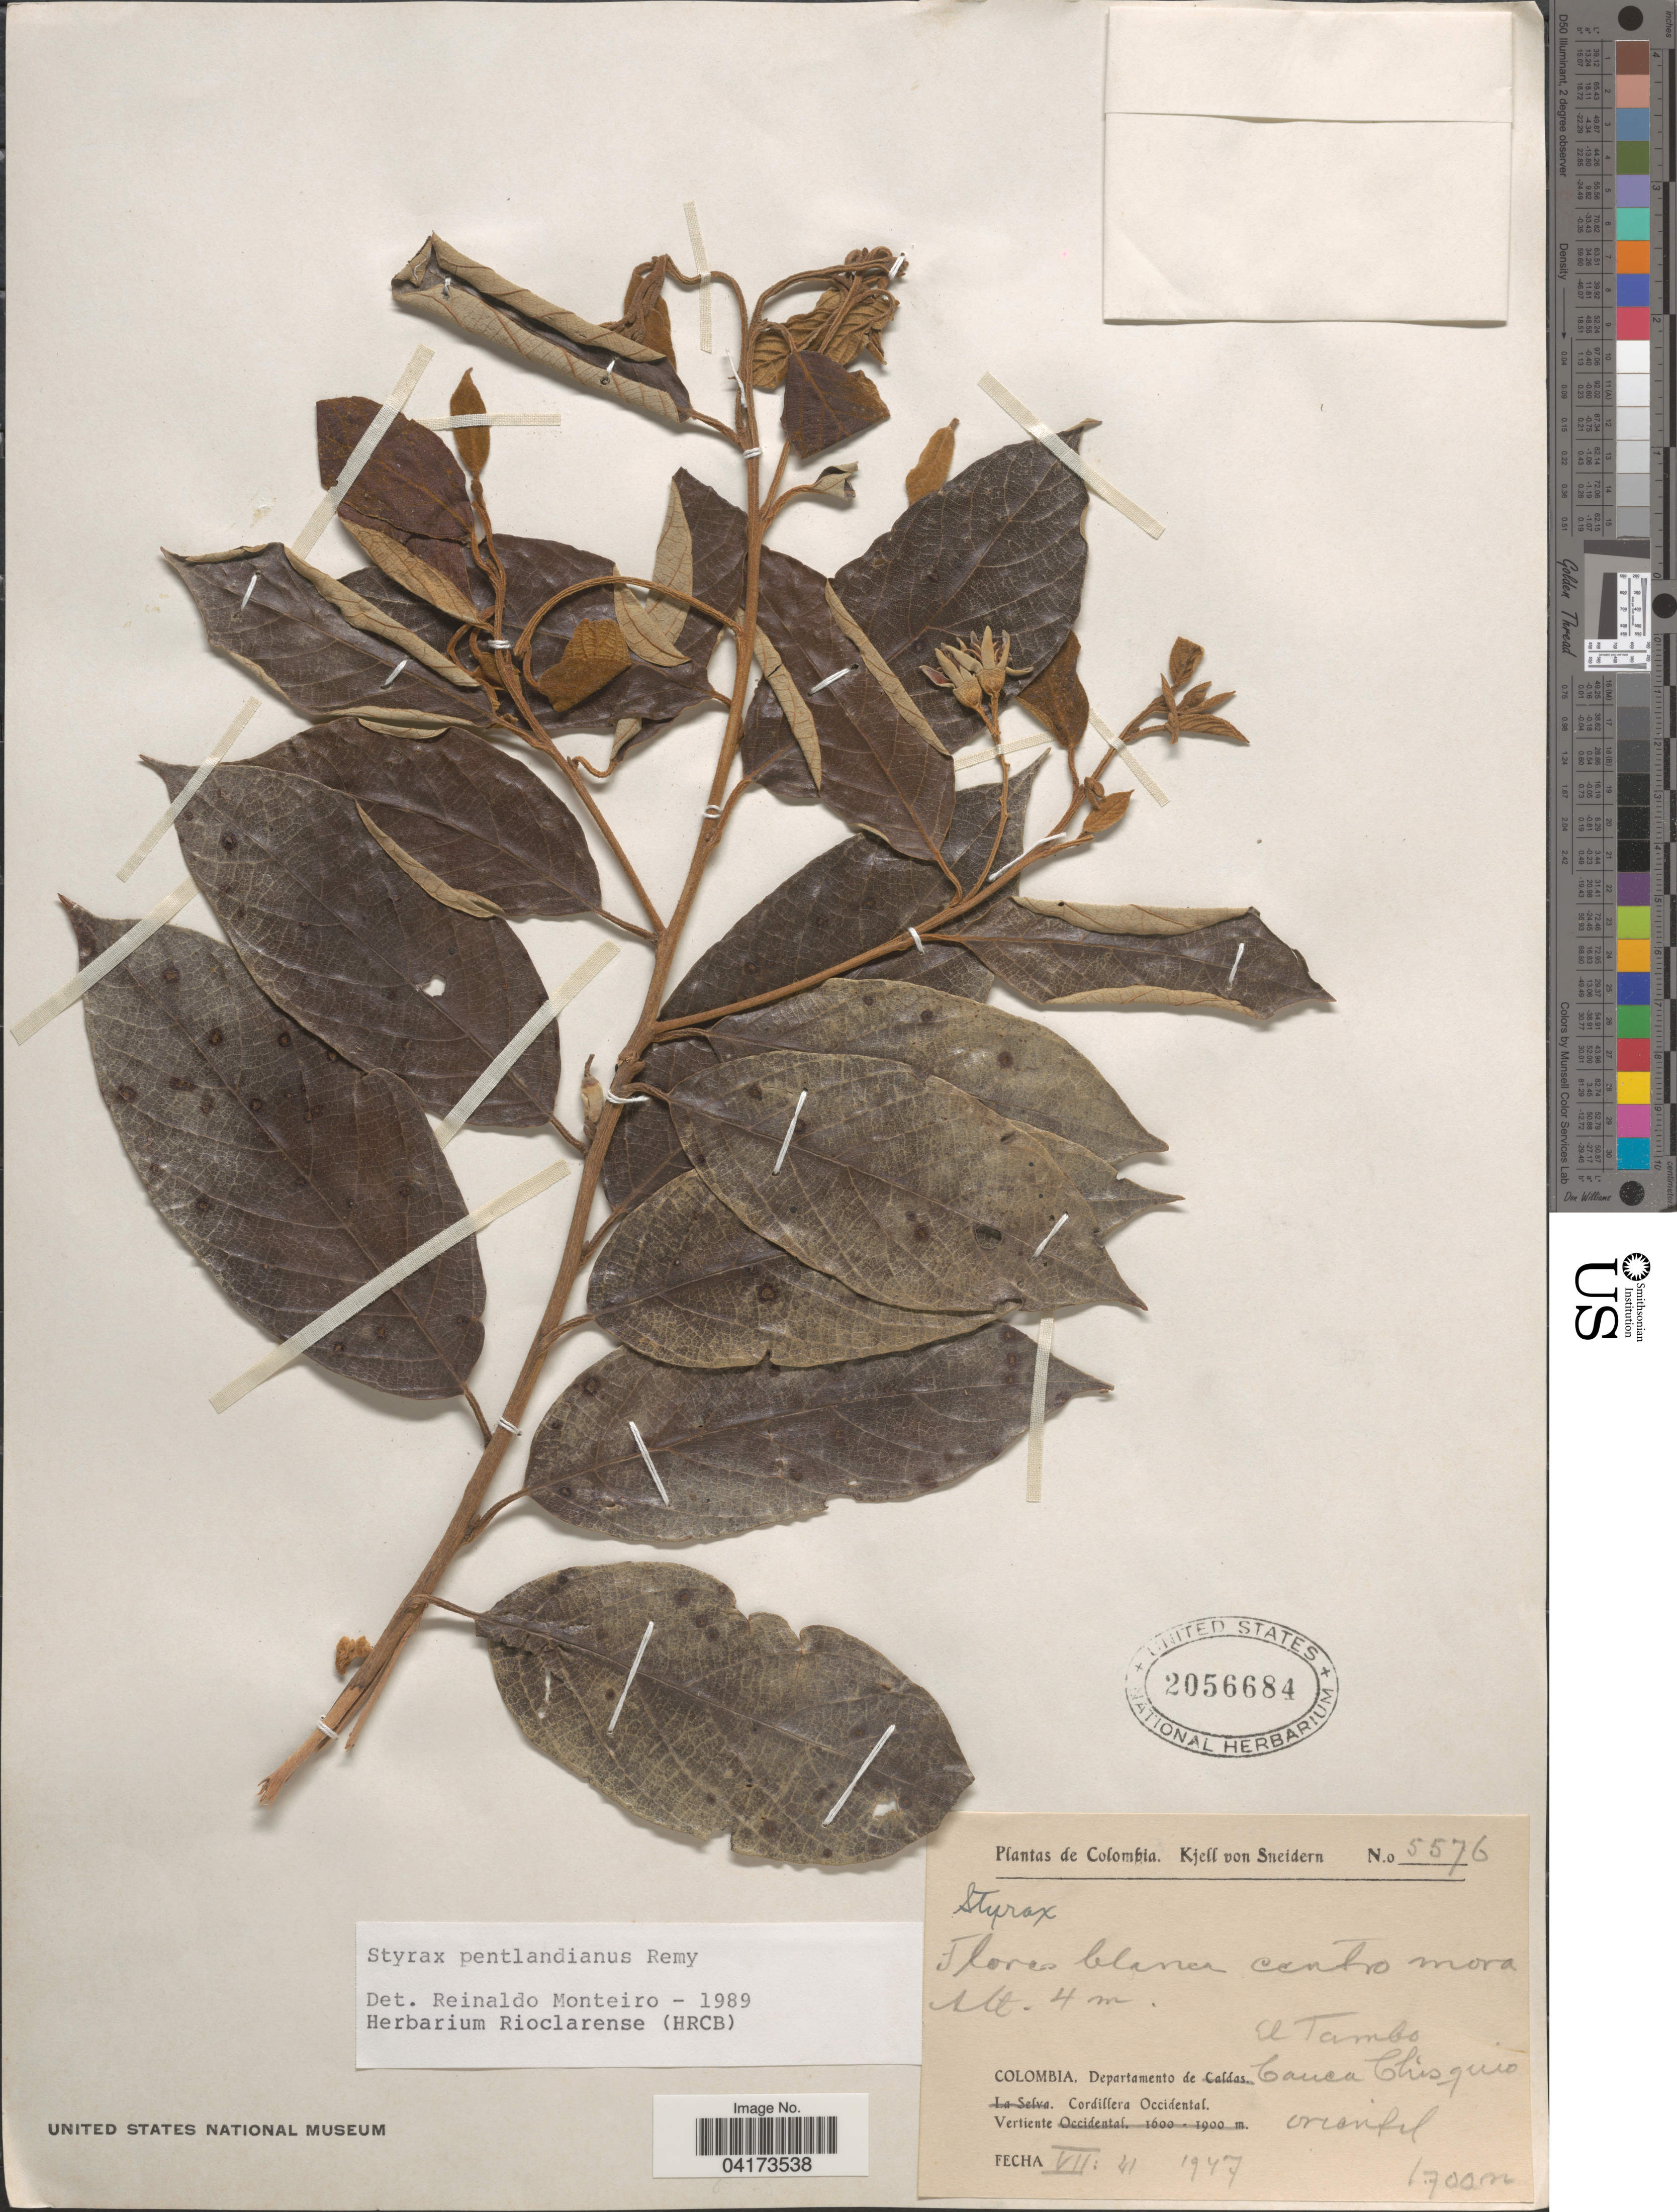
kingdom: Plantae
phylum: Tracheophyta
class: Magnoliopsida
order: Ericales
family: Styracaceae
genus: Styrax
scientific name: Styrax pentlandianus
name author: J. Rémy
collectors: K. von Sneidern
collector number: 5576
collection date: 1947-07-04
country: Colombia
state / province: Cauca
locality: El Tambo. Departamento de Cauca Chisquio. Cordillera Occidental. Vertiente oriental.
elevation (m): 1700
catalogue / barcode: US 2056684